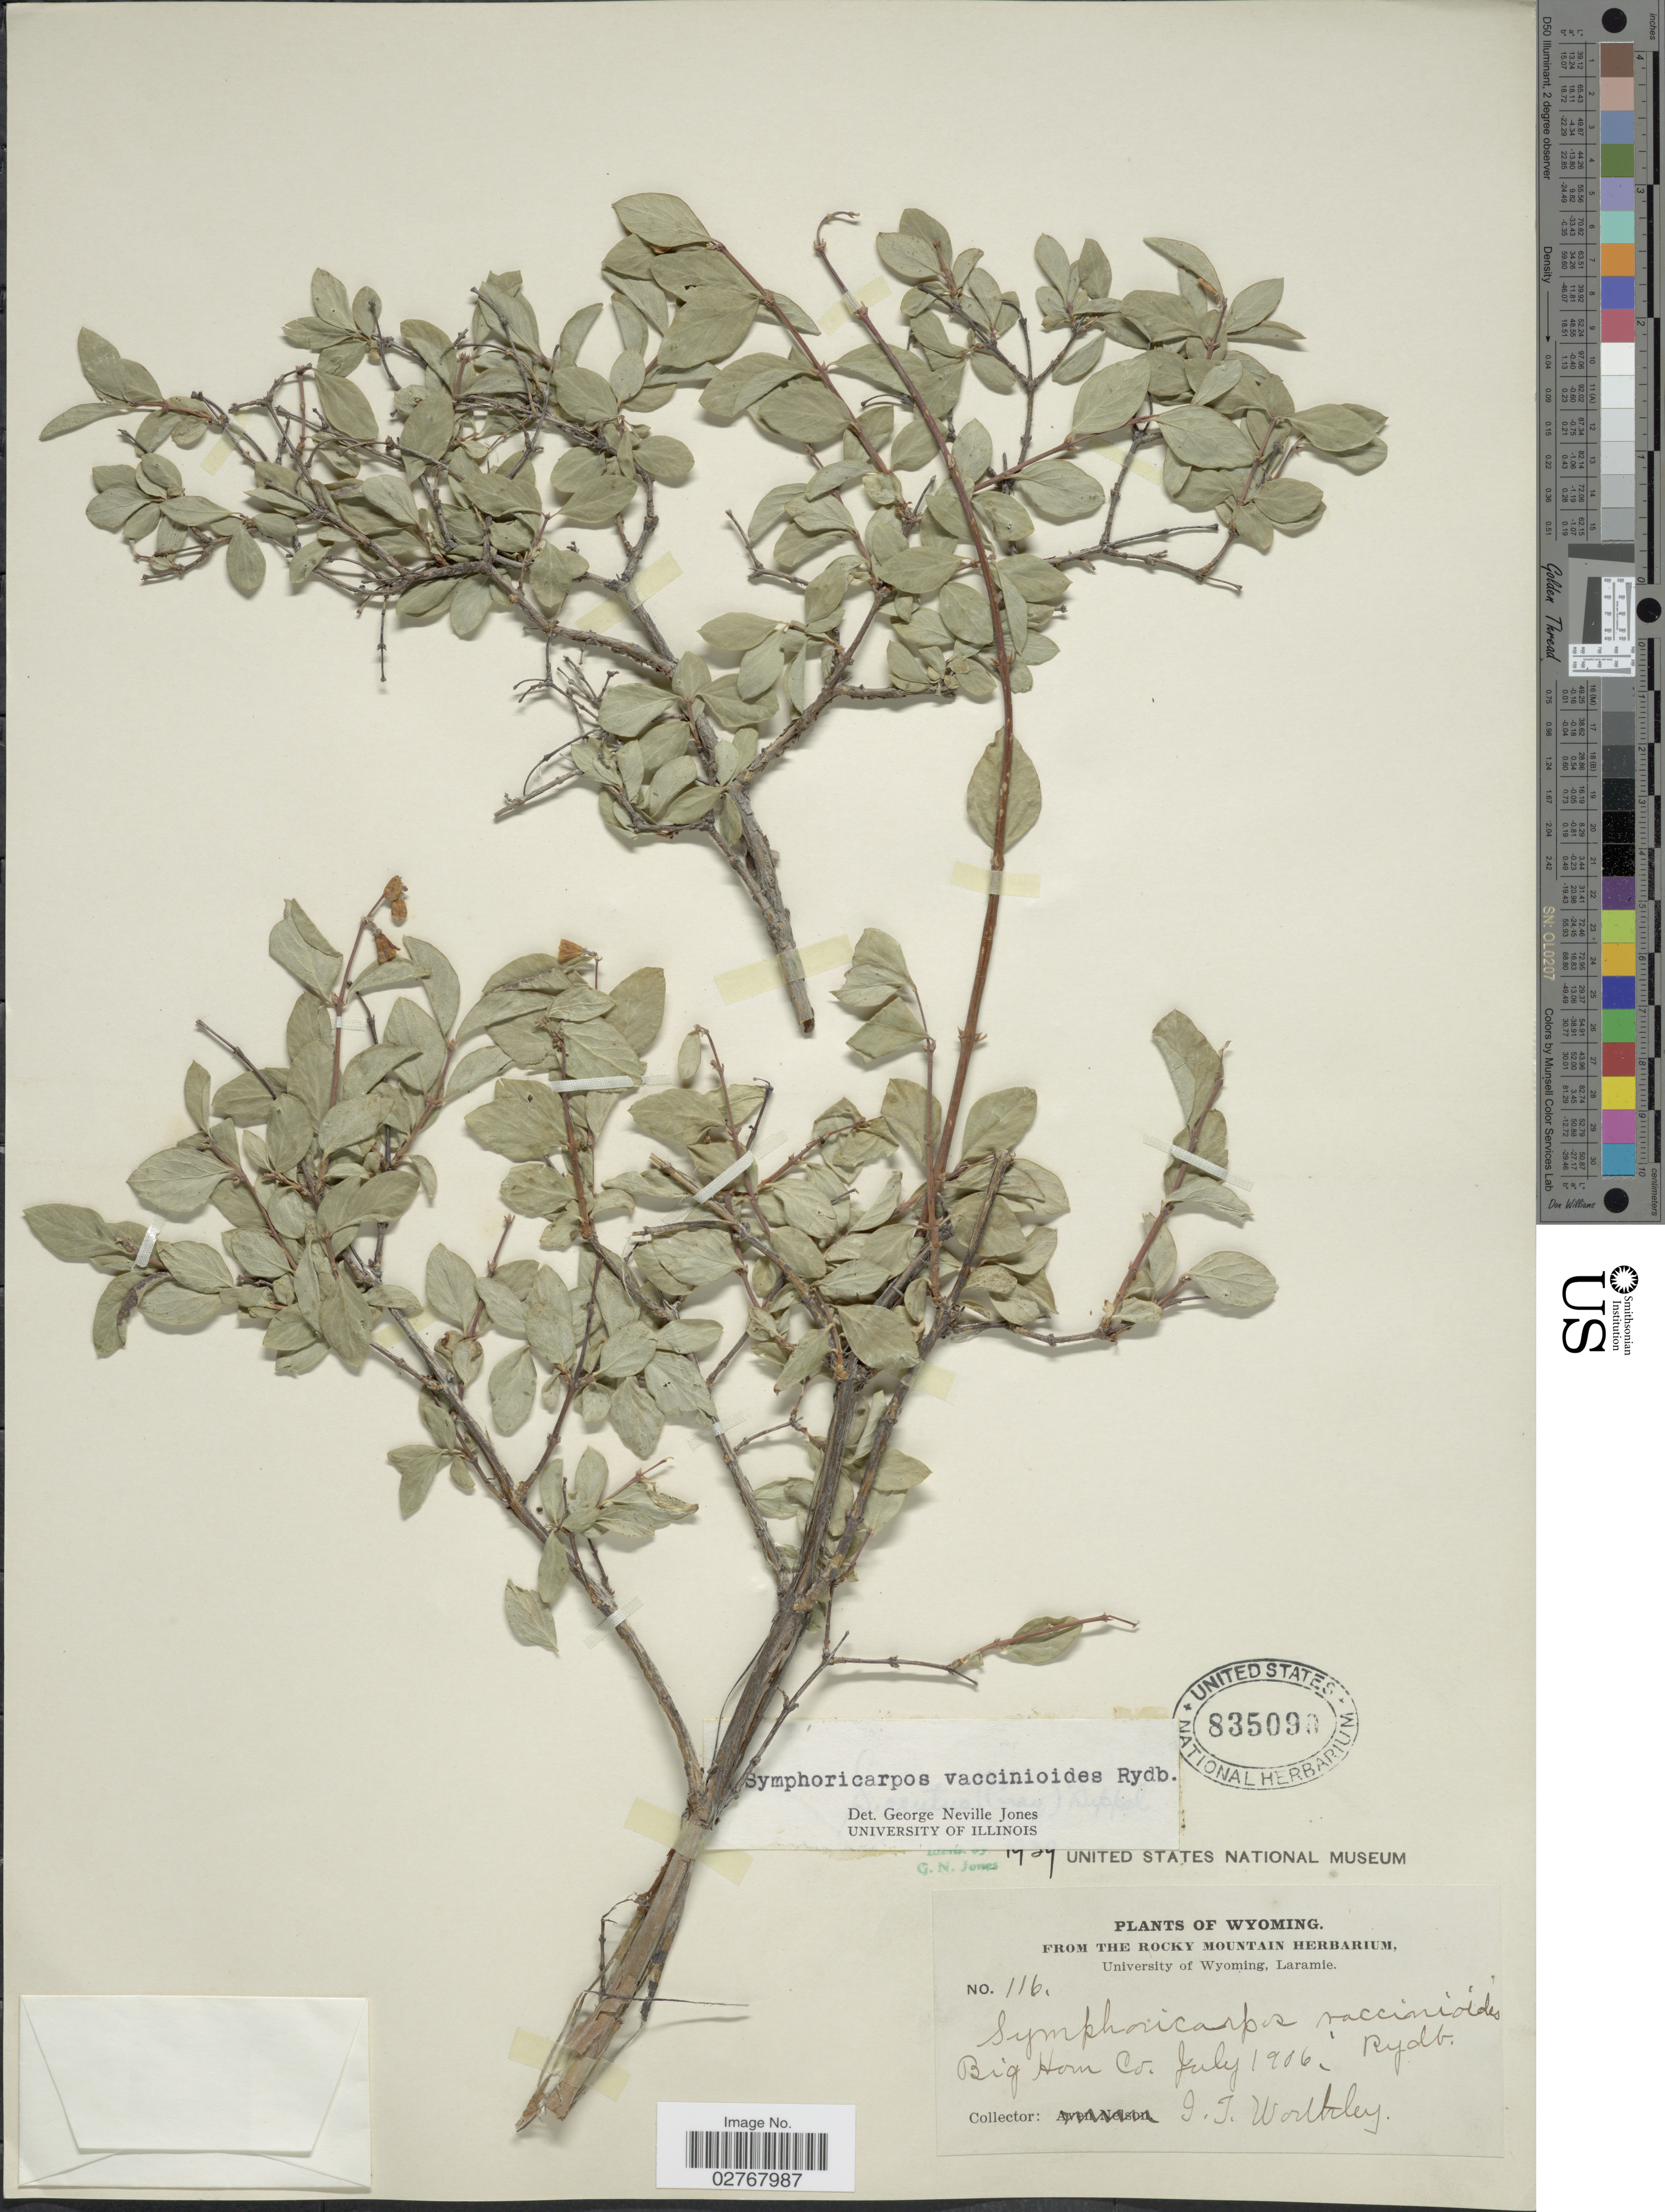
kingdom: Plantae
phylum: Tracheophyta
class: Magnoliopsida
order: Dipsacales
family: Caprifoliaceae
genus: Symphoricarpos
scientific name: Symphoricarpos vaccinioides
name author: Rydb.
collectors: I. Worthley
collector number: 116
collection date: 1906-07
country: United States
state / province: Wyoming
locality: Big Horn Co.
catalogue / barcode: US 835090